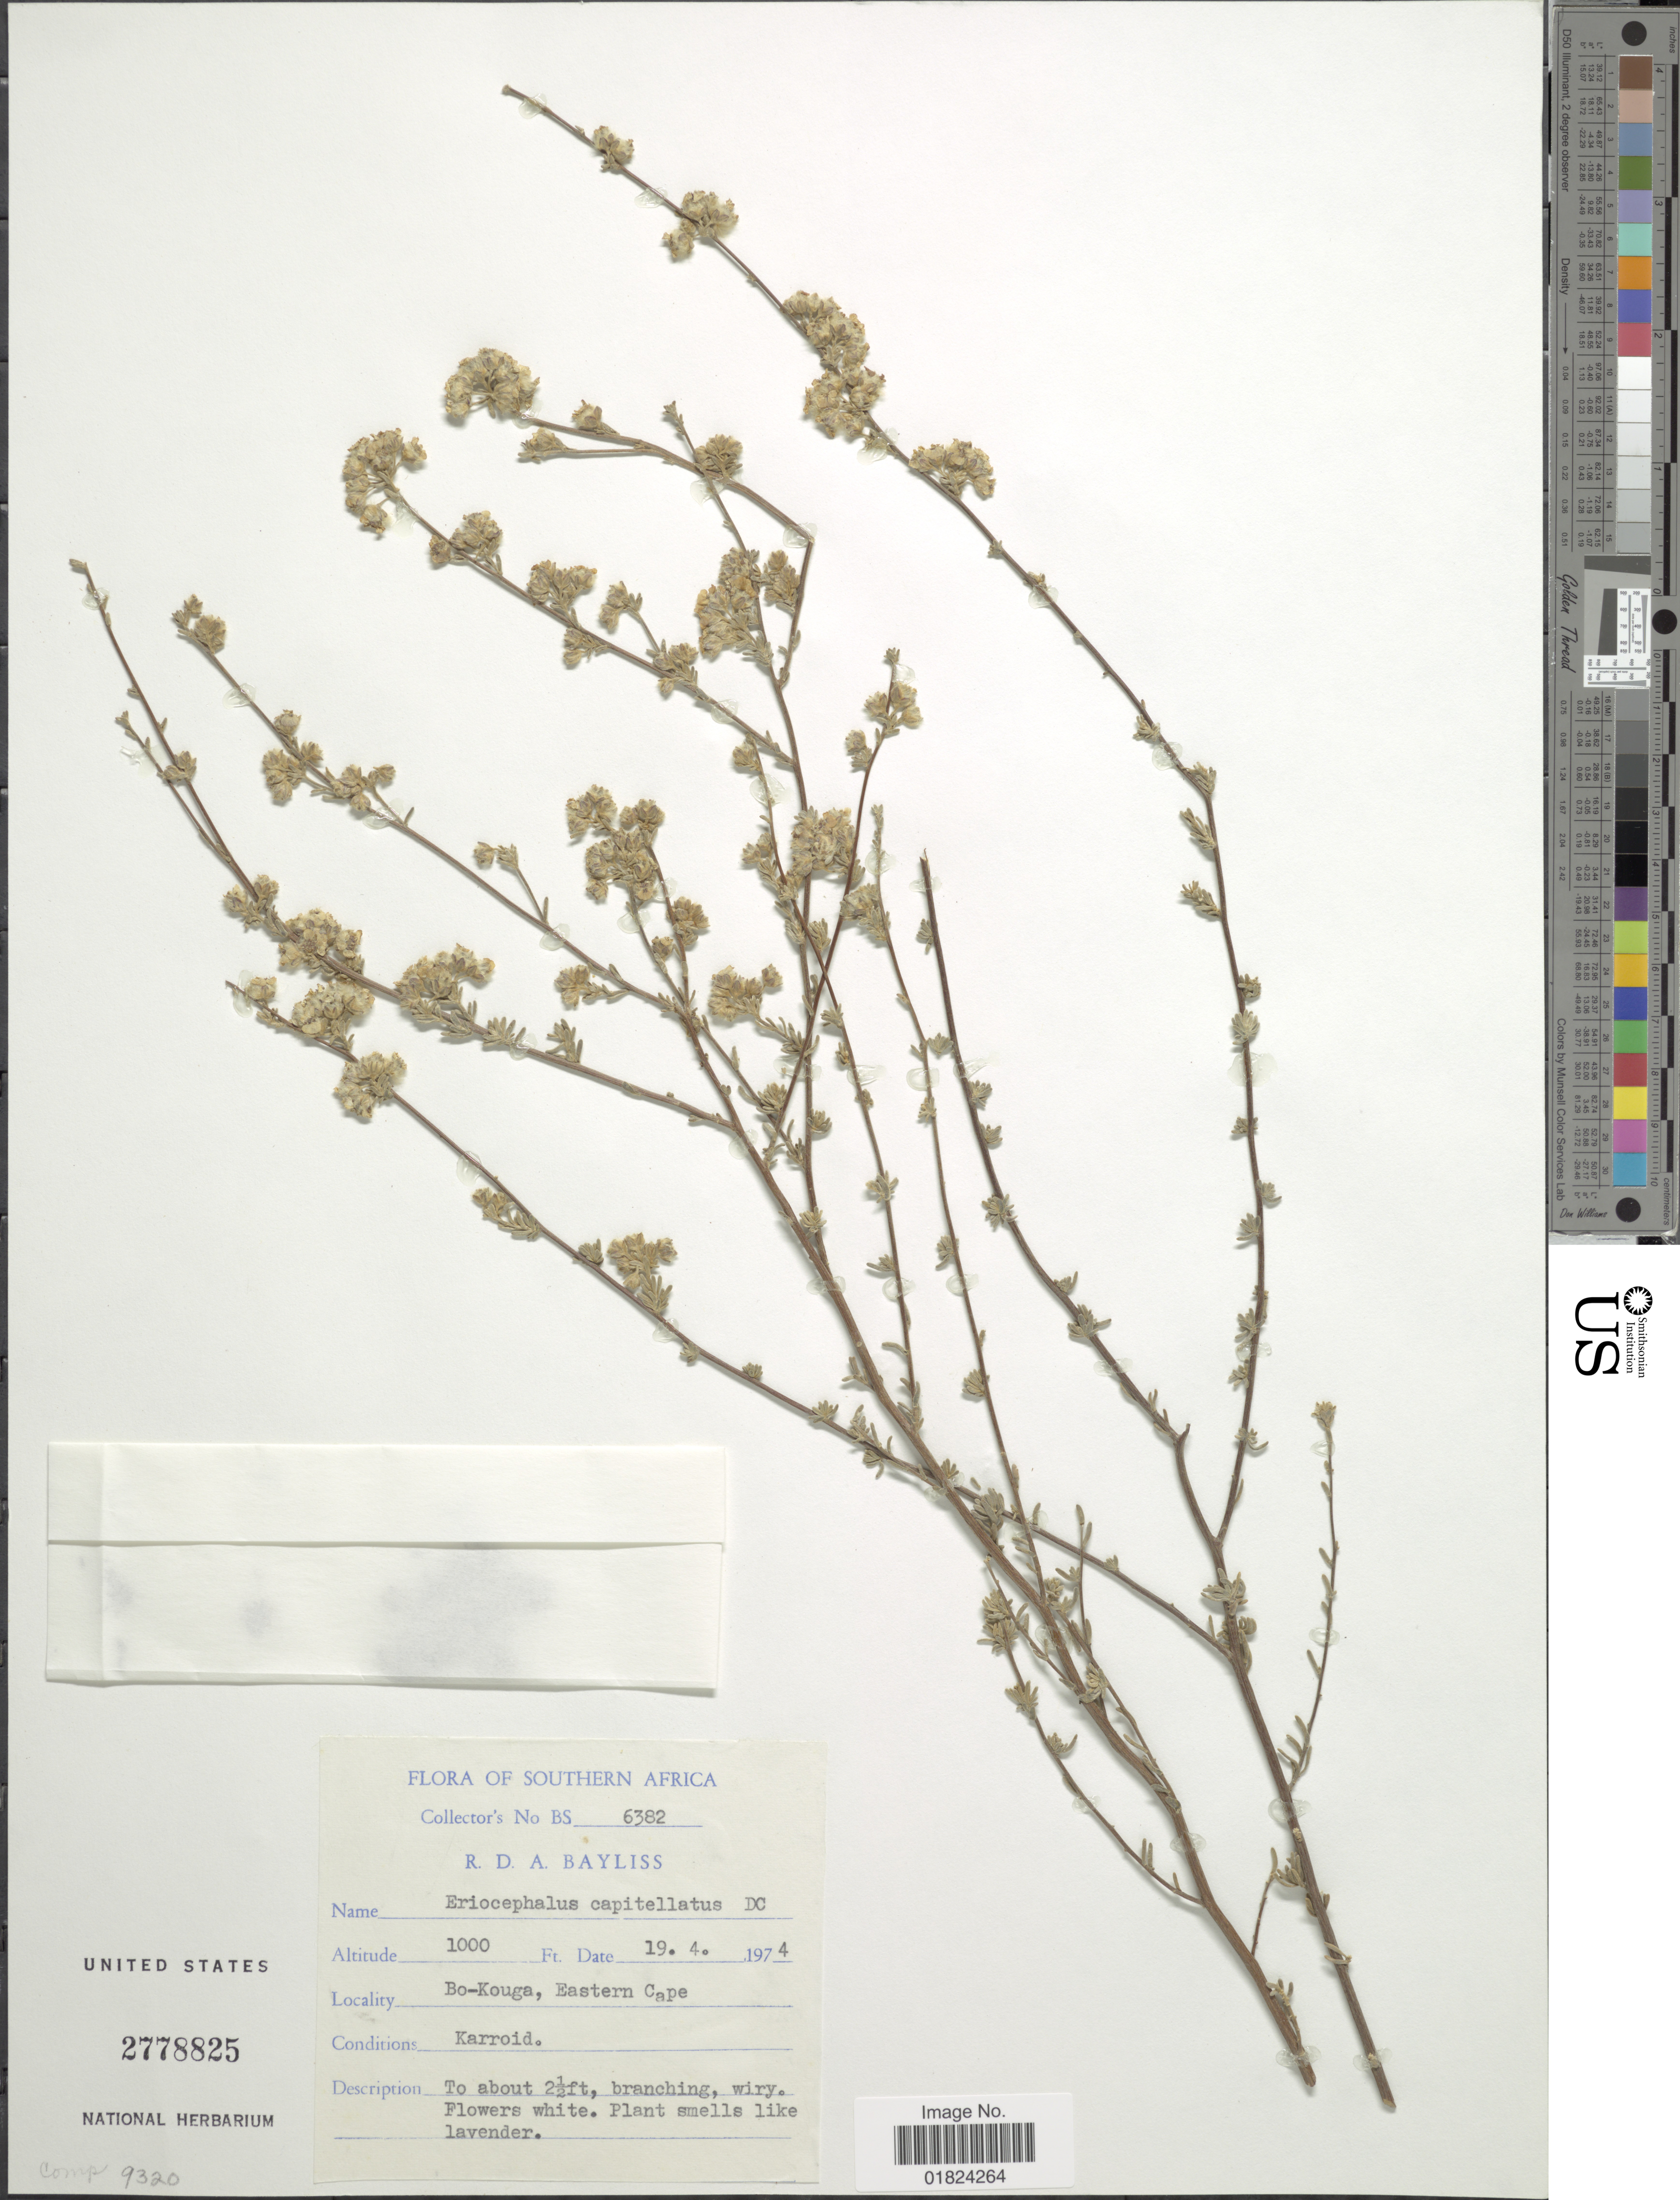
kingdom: Plantae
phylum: Tracheophyta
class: Magnoliopsida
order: Asterales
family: Asteraceae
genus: Eriocephalus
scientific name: Eriocephalus capitellatus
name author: DC.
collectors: R. Bayliss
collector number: BS 6382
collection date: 1974-04-19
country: South Africa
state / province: Eastern Cape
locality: Bo-Kouga.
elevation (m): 305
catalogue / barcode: US 2778825